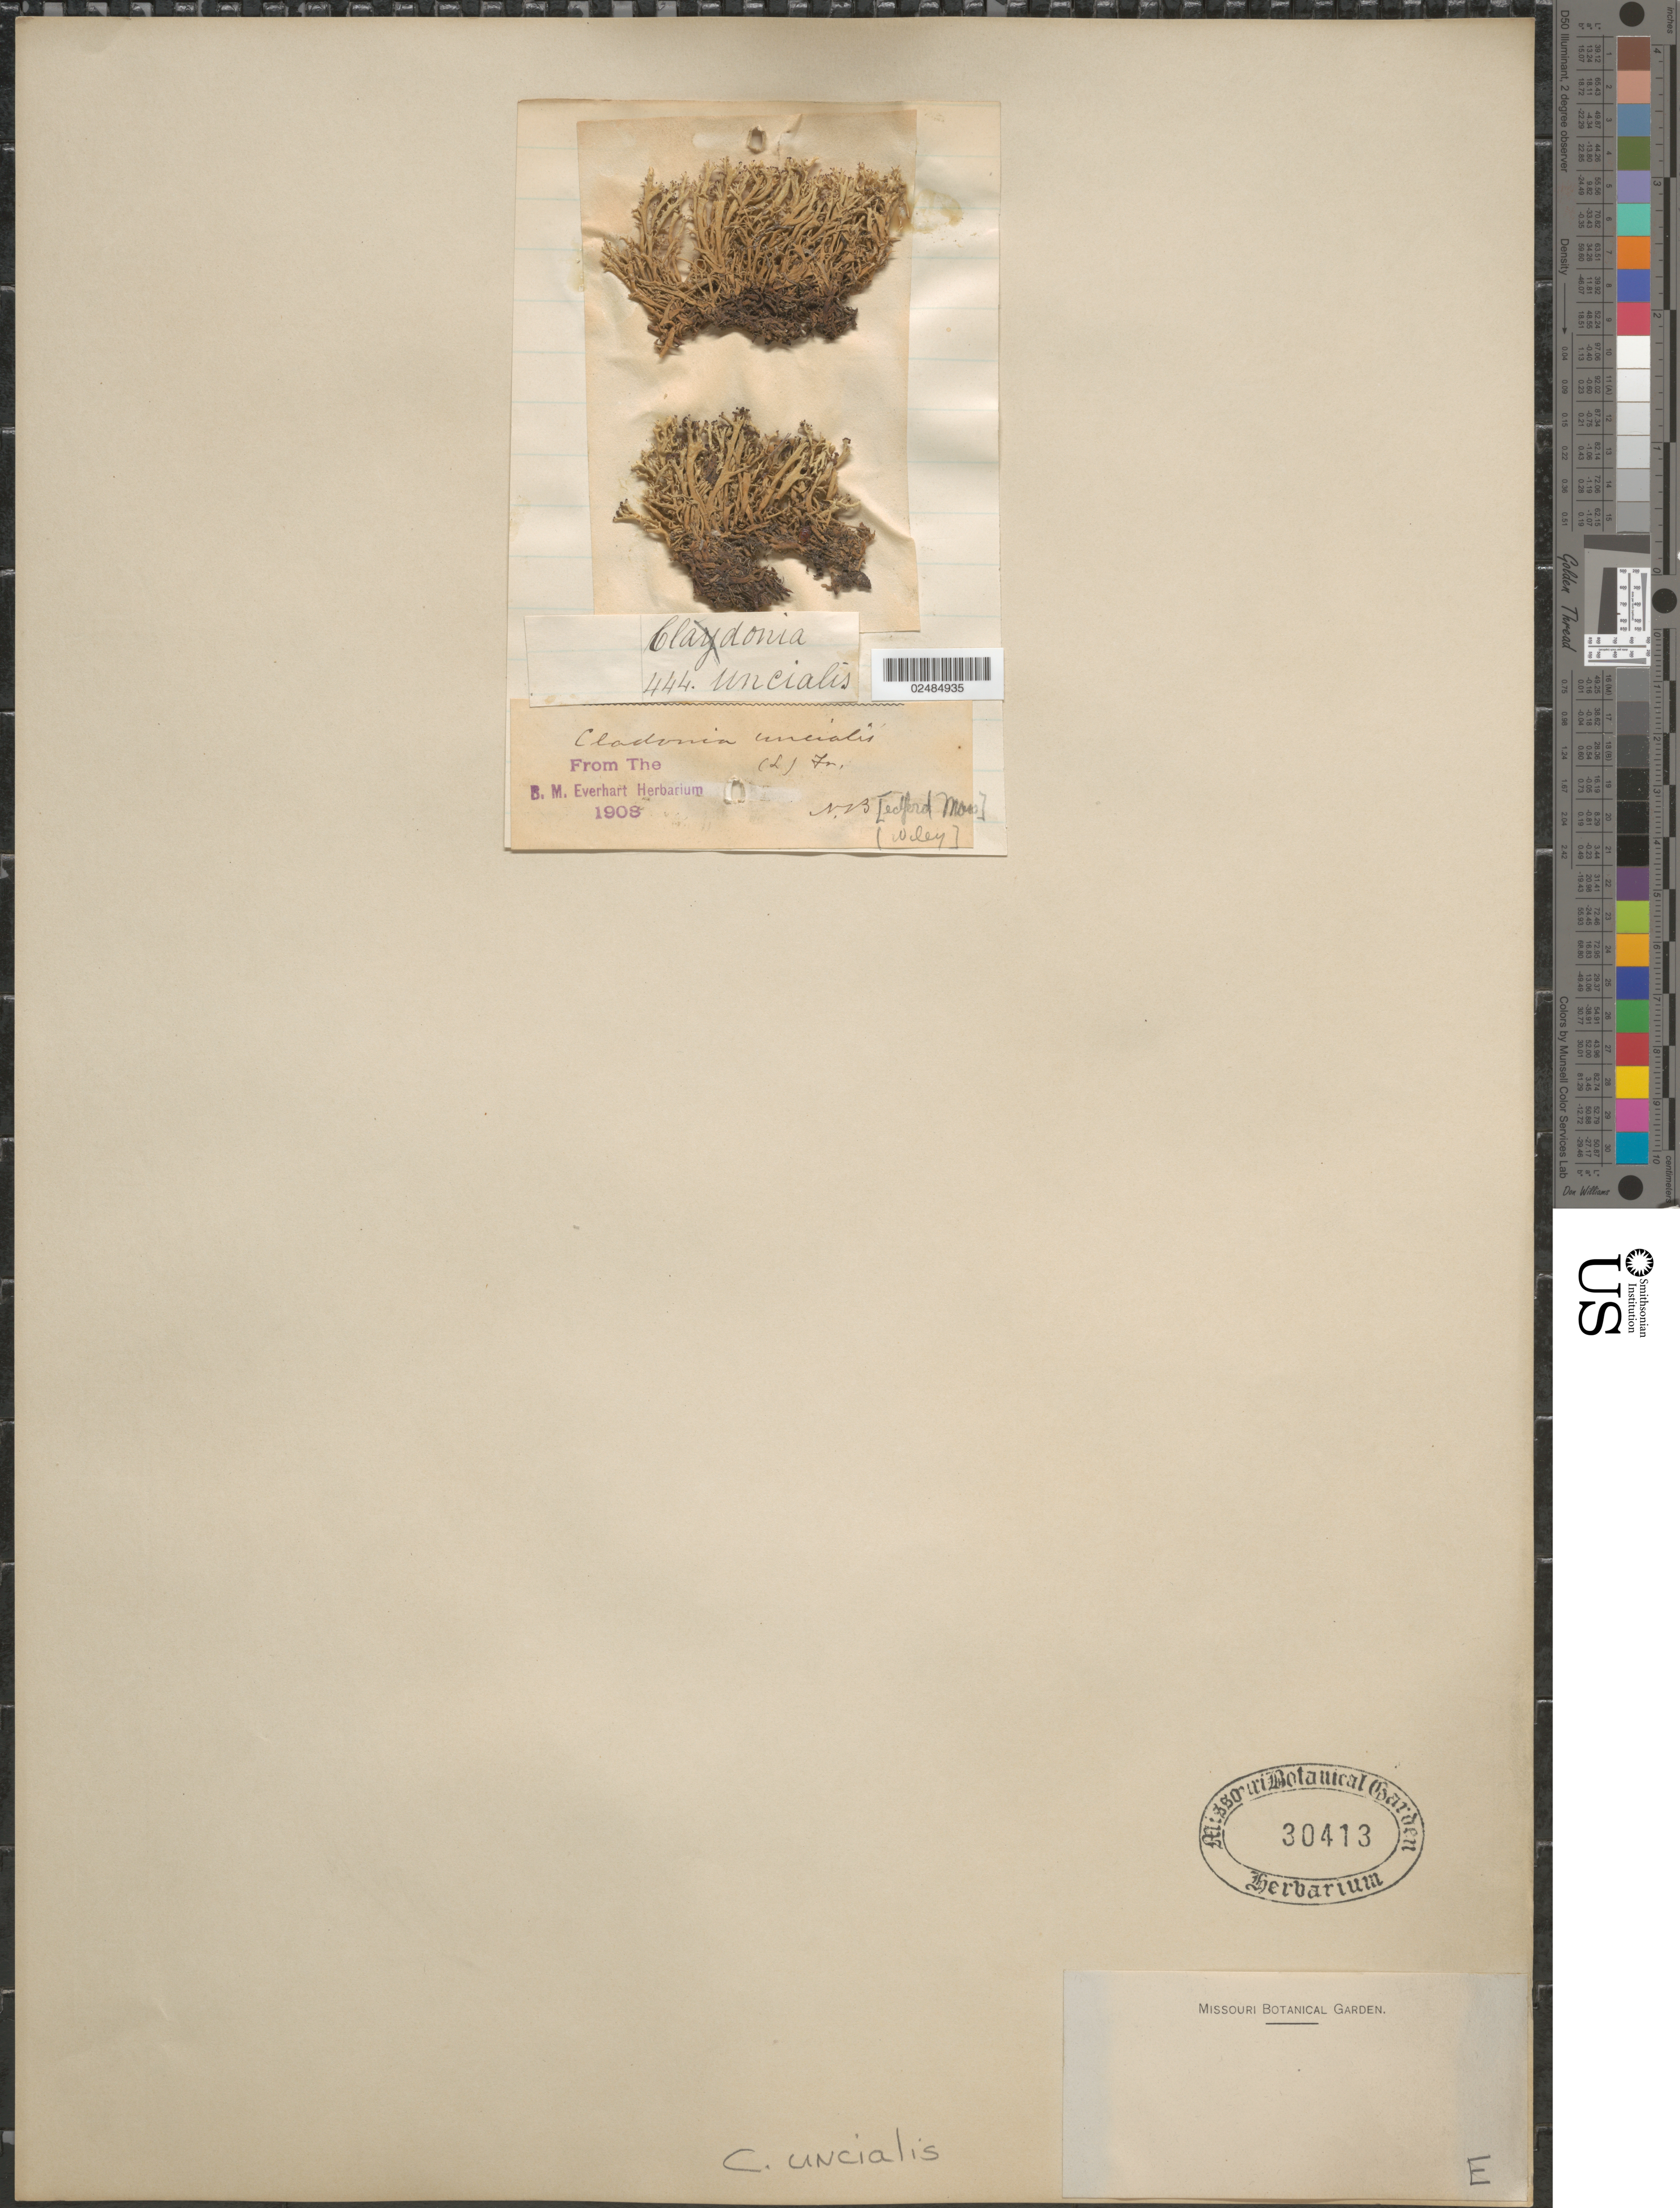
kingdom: Fungi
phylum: Ascomycota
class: Lecanoromycetes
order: Lecanorales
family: Cladoniaceae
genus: Cladonia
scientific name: Cladonia uncialis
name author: (L.) F.A.C. Weber ex Wigg.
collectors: ex herb. B.M. Everhart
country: United States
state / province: Massachusetts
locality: New Bedford